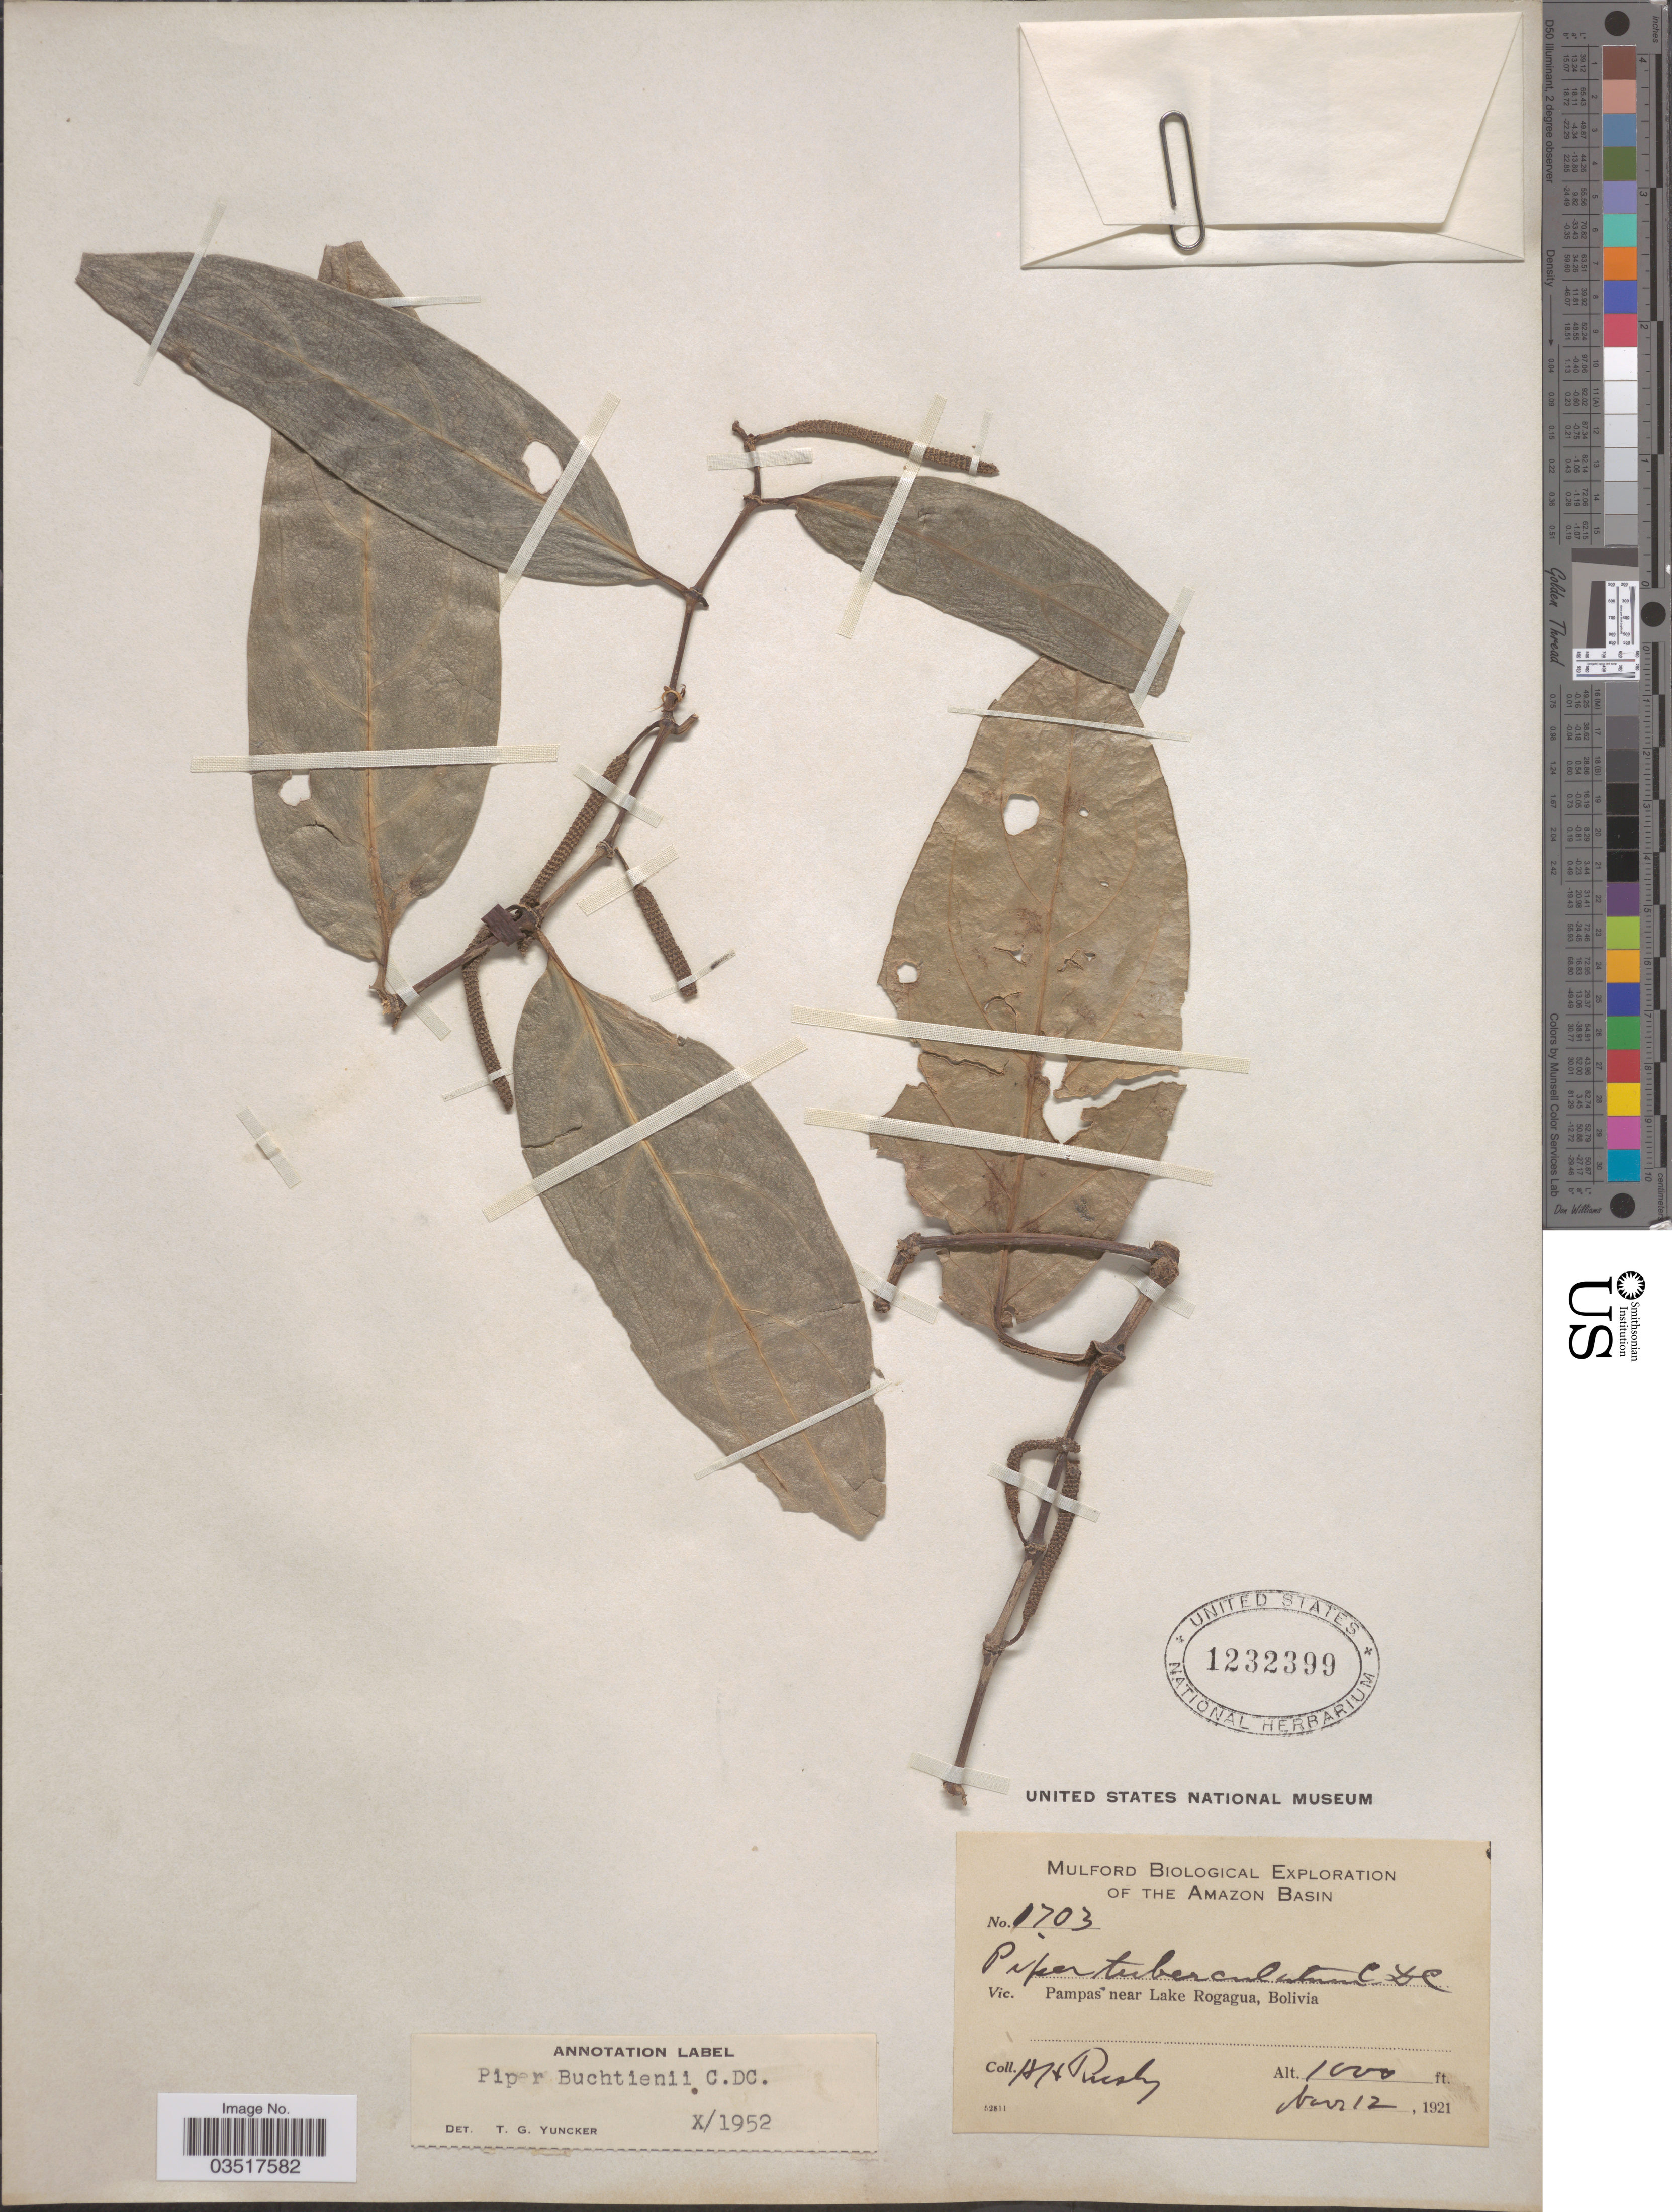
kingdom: Plantae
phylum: Tracheophyta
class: Magnoliopsida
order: Piperales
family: Piperaceae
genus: Piper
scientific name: Piper buchtienii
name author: C. DC.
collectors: H. H. Rusby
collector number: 1703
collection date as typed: Nov. 12, 1921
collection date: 1921-11-12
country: Bolivia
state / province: Beni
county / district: José Ballivián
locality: Pampas near Lake Rogagua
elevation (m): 305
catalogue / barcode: US 1232399